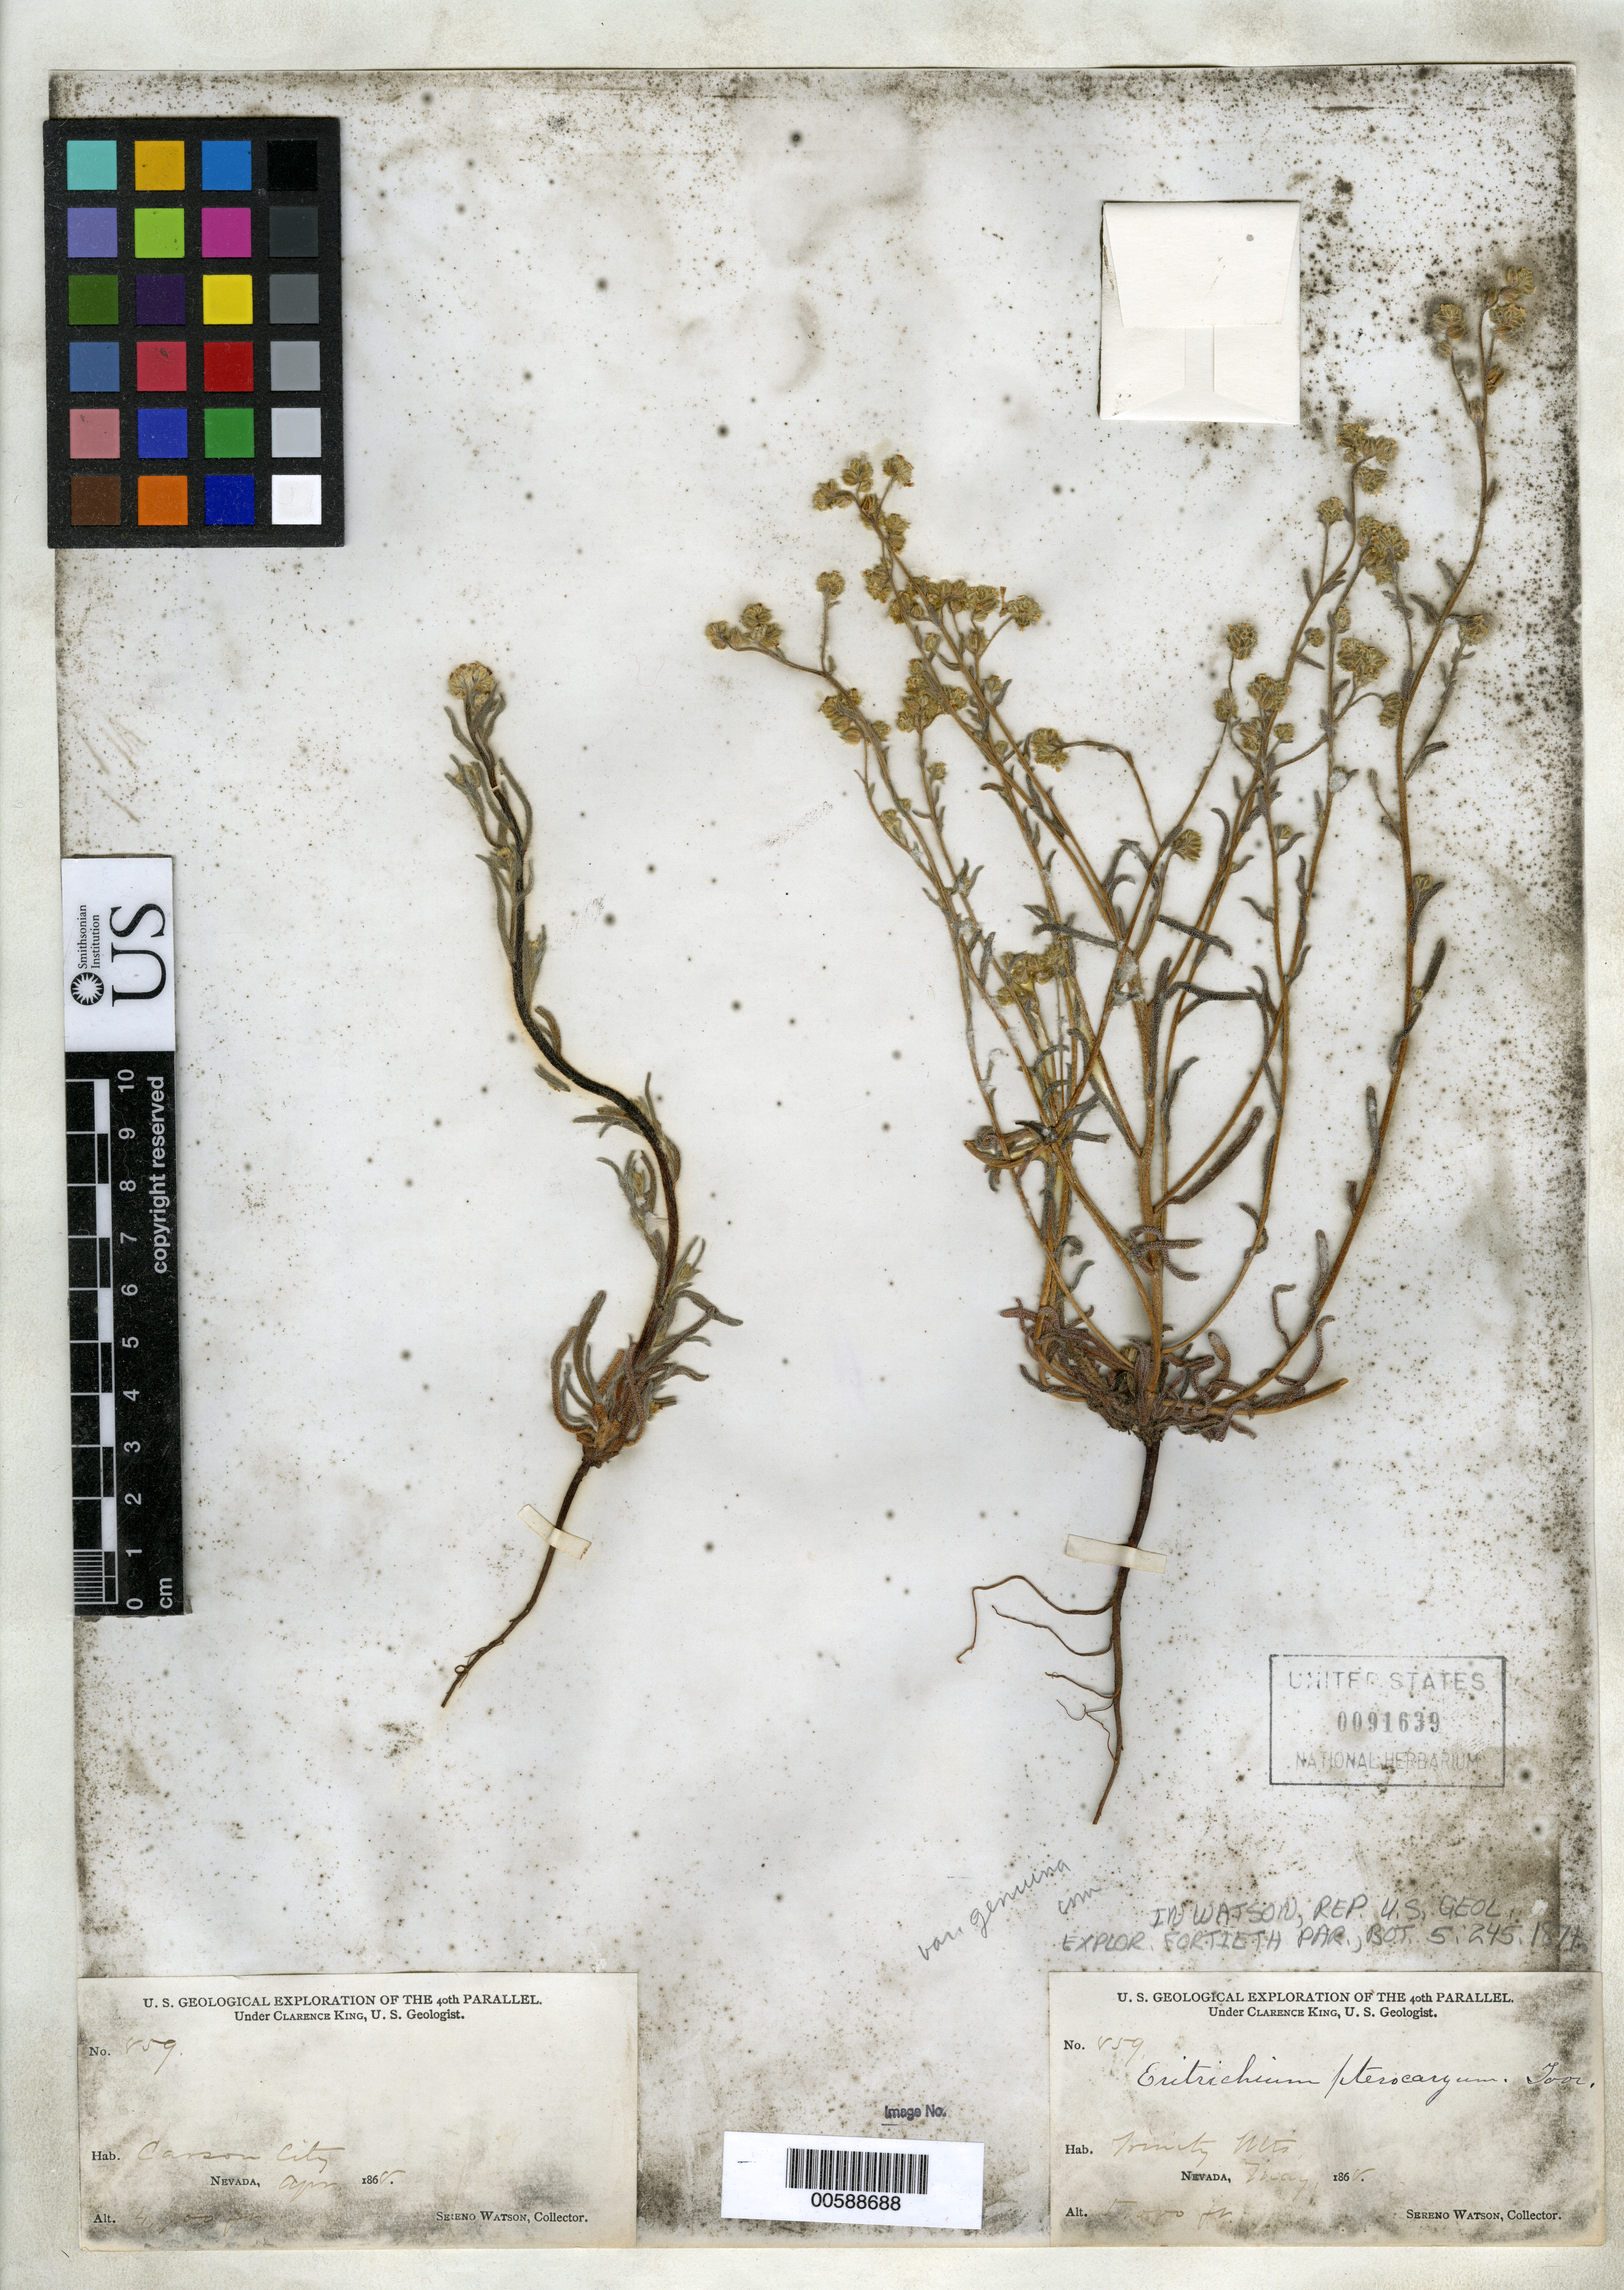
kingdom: Plantae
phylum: Tracheophyta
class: Magnoliopsida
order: Boraginales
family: Boraginaceae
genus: Eritrichium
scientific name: Eritrichium pterocaryum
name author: Torr. ex S. Watson in C. King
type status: Holotype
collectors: S. Watson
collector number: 859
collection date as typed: May 1868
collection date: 1868-05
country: United States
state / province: Nevada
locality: Trinity Mountains.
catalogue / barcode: US 91639